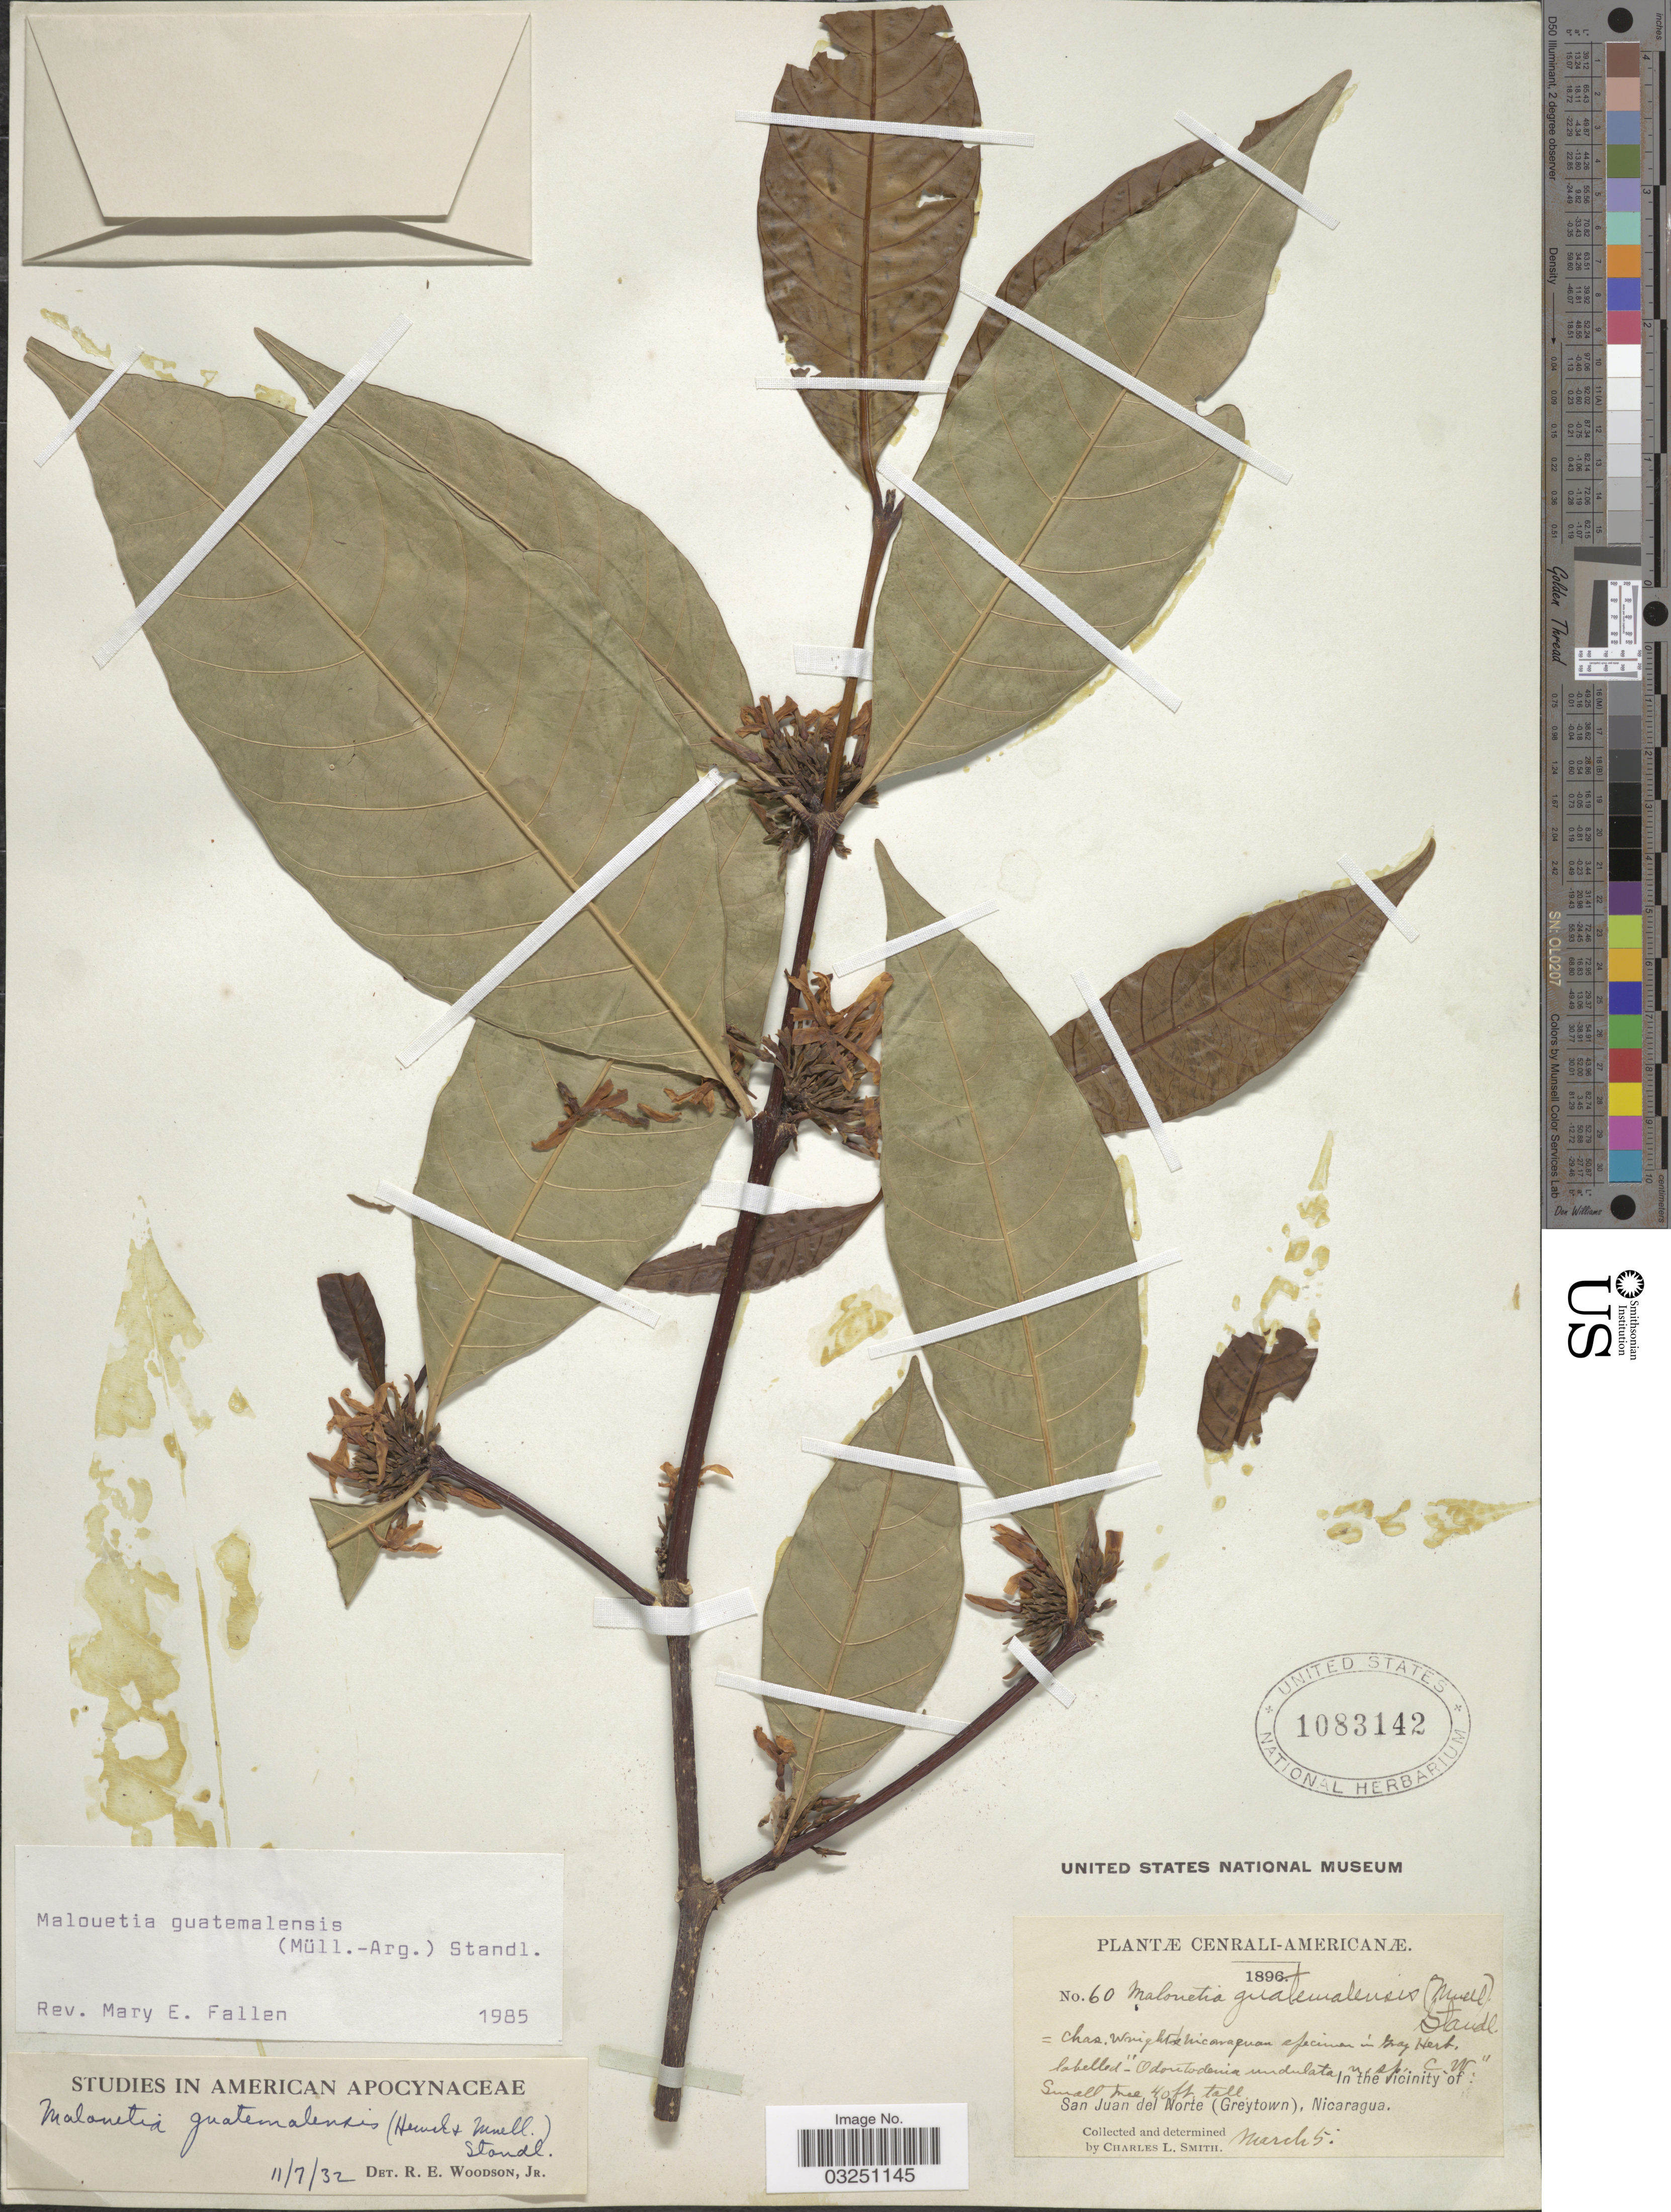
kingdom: Plantae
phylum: Tracheophyta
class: Magnoliopsida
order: Gentianales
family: Apocynaceae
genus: Malouetia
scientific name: Malouetia guatemalensis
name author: (Müll. Arg.) Standl.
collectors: C. L. Smith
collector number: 60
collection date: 1896-03-05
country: Nicaragua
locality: In the vicinity of San Juan del Norte (Greytown).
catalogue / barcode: US 1083142